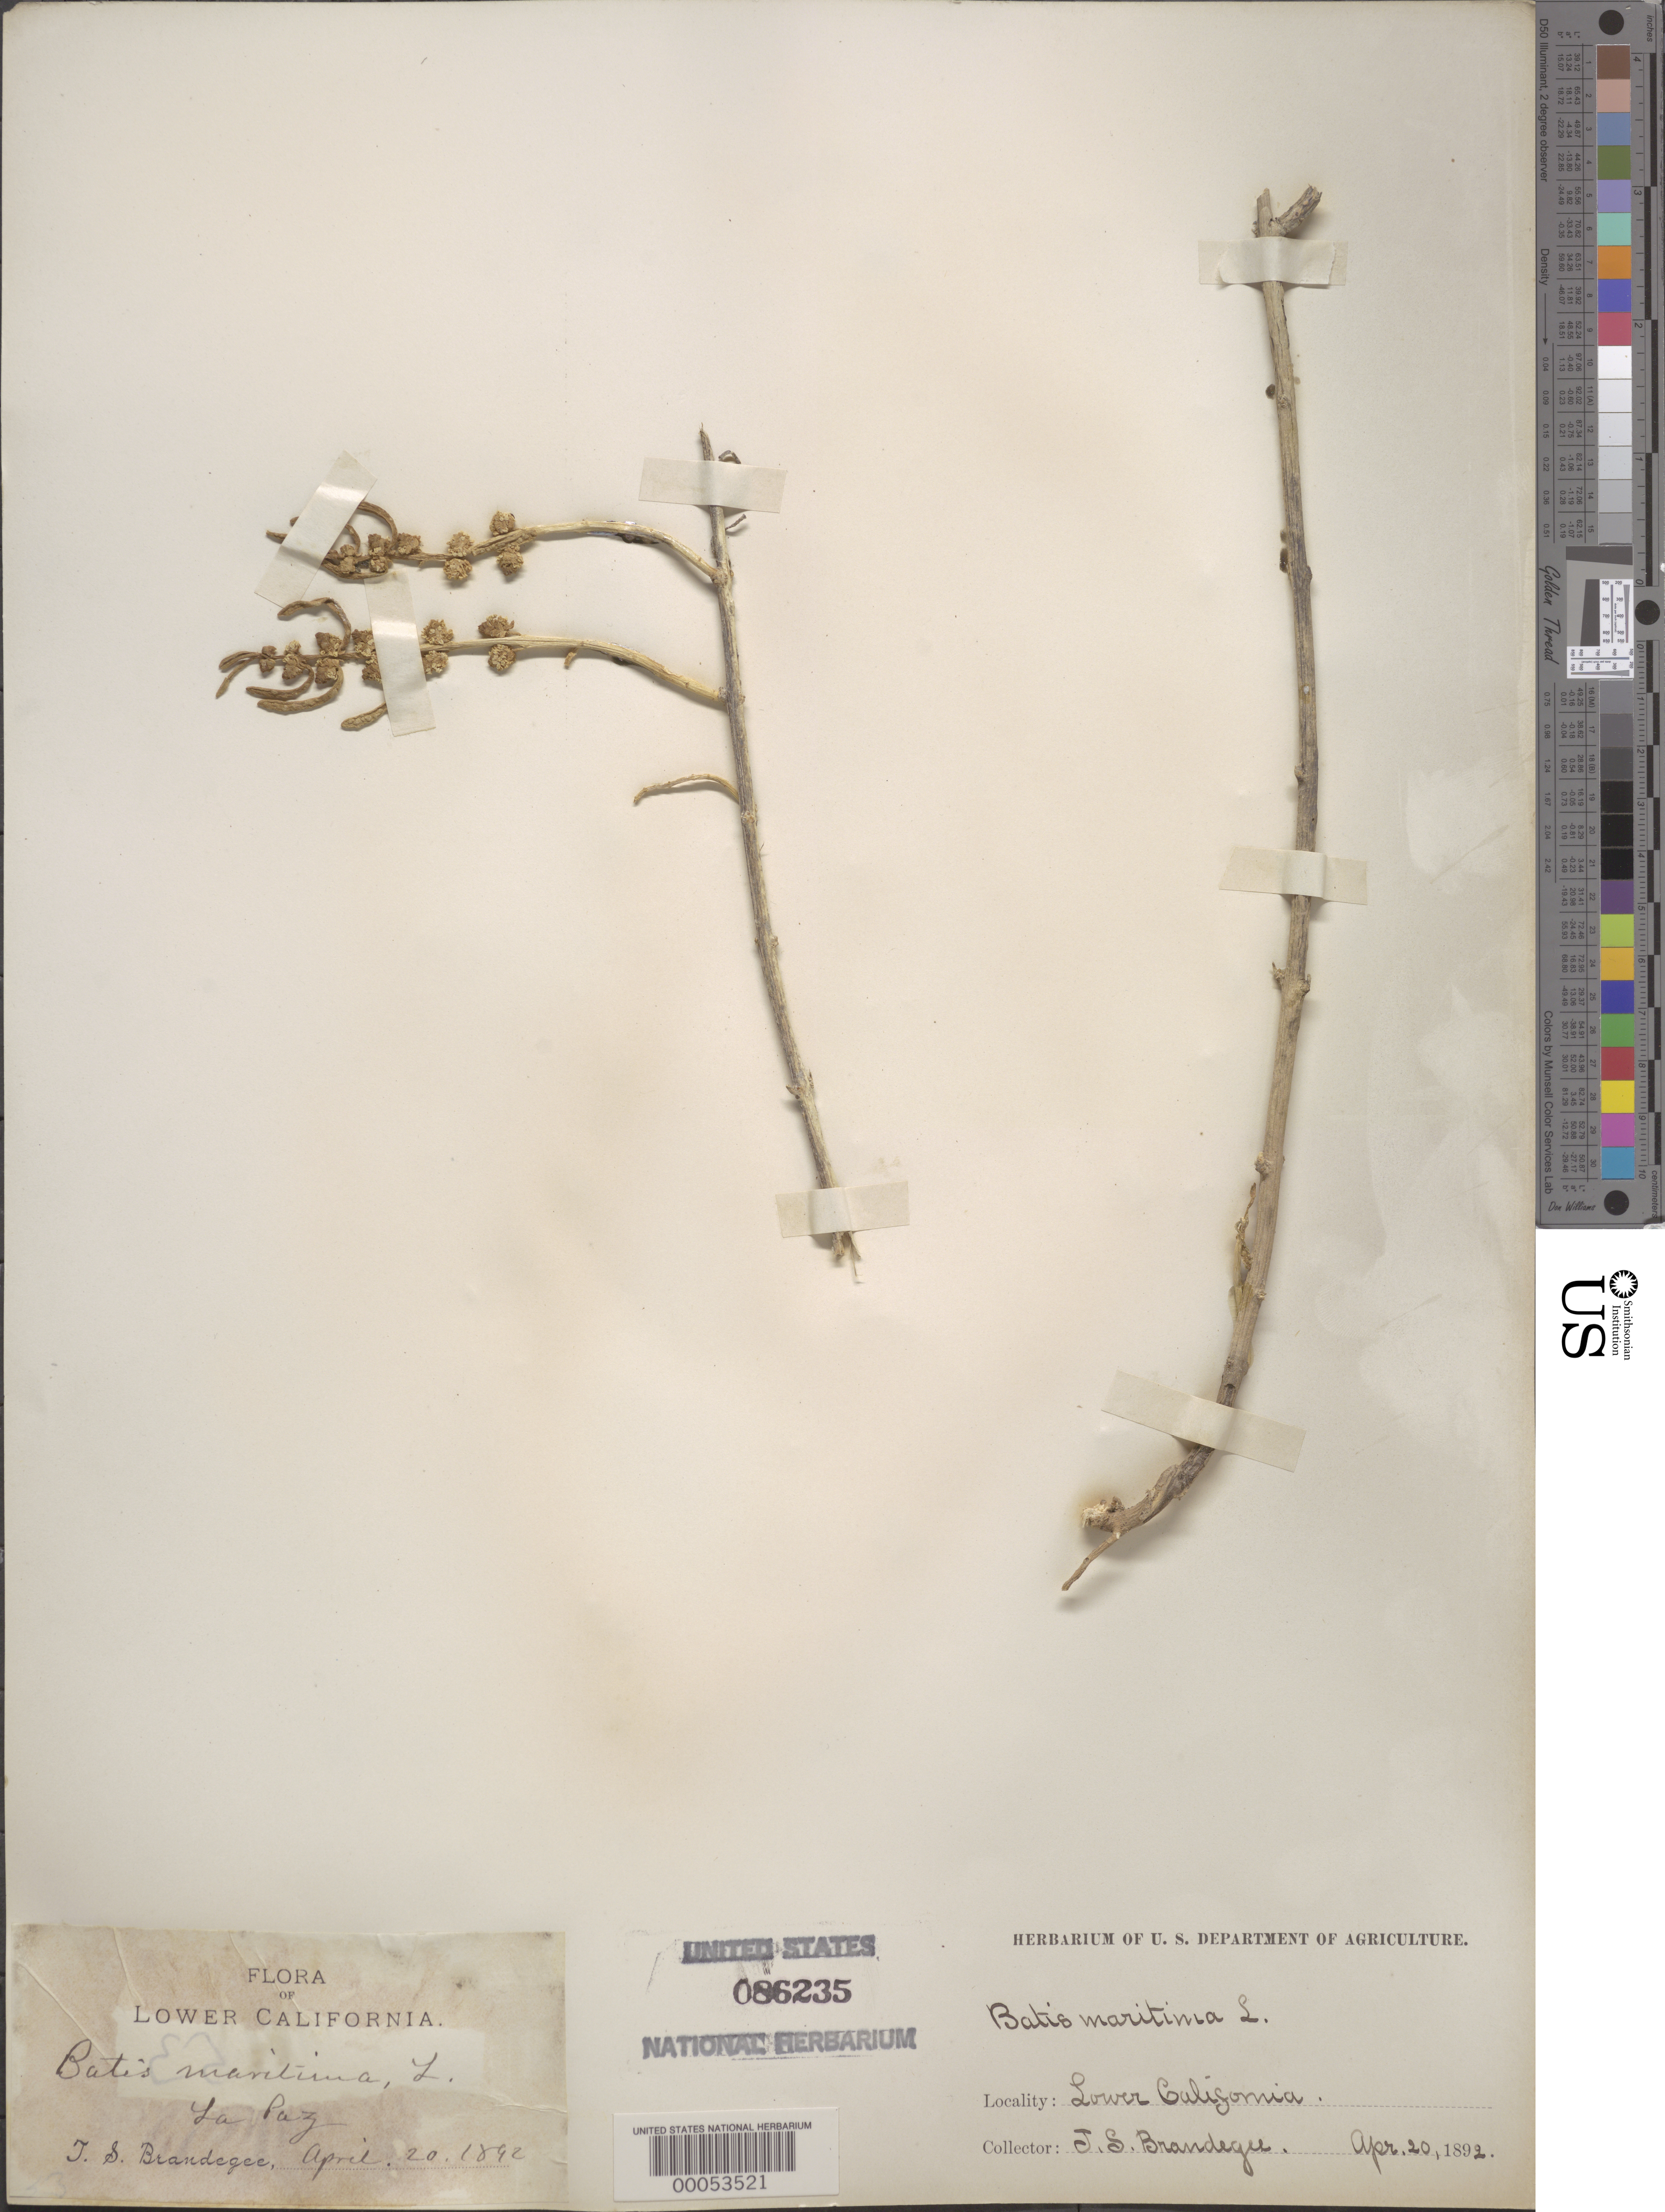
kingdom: Plantae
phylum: Tracheophyta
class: Magnoliopsida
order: Brassicales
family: Bataceae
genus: Batis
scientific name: Batis maritima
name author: L.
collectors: T. S. Brandegee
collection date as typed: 20 Apr 1892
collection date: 1892-04-20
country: Mexico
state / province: Baja California Sur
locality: La Paz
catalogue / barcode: US 86235